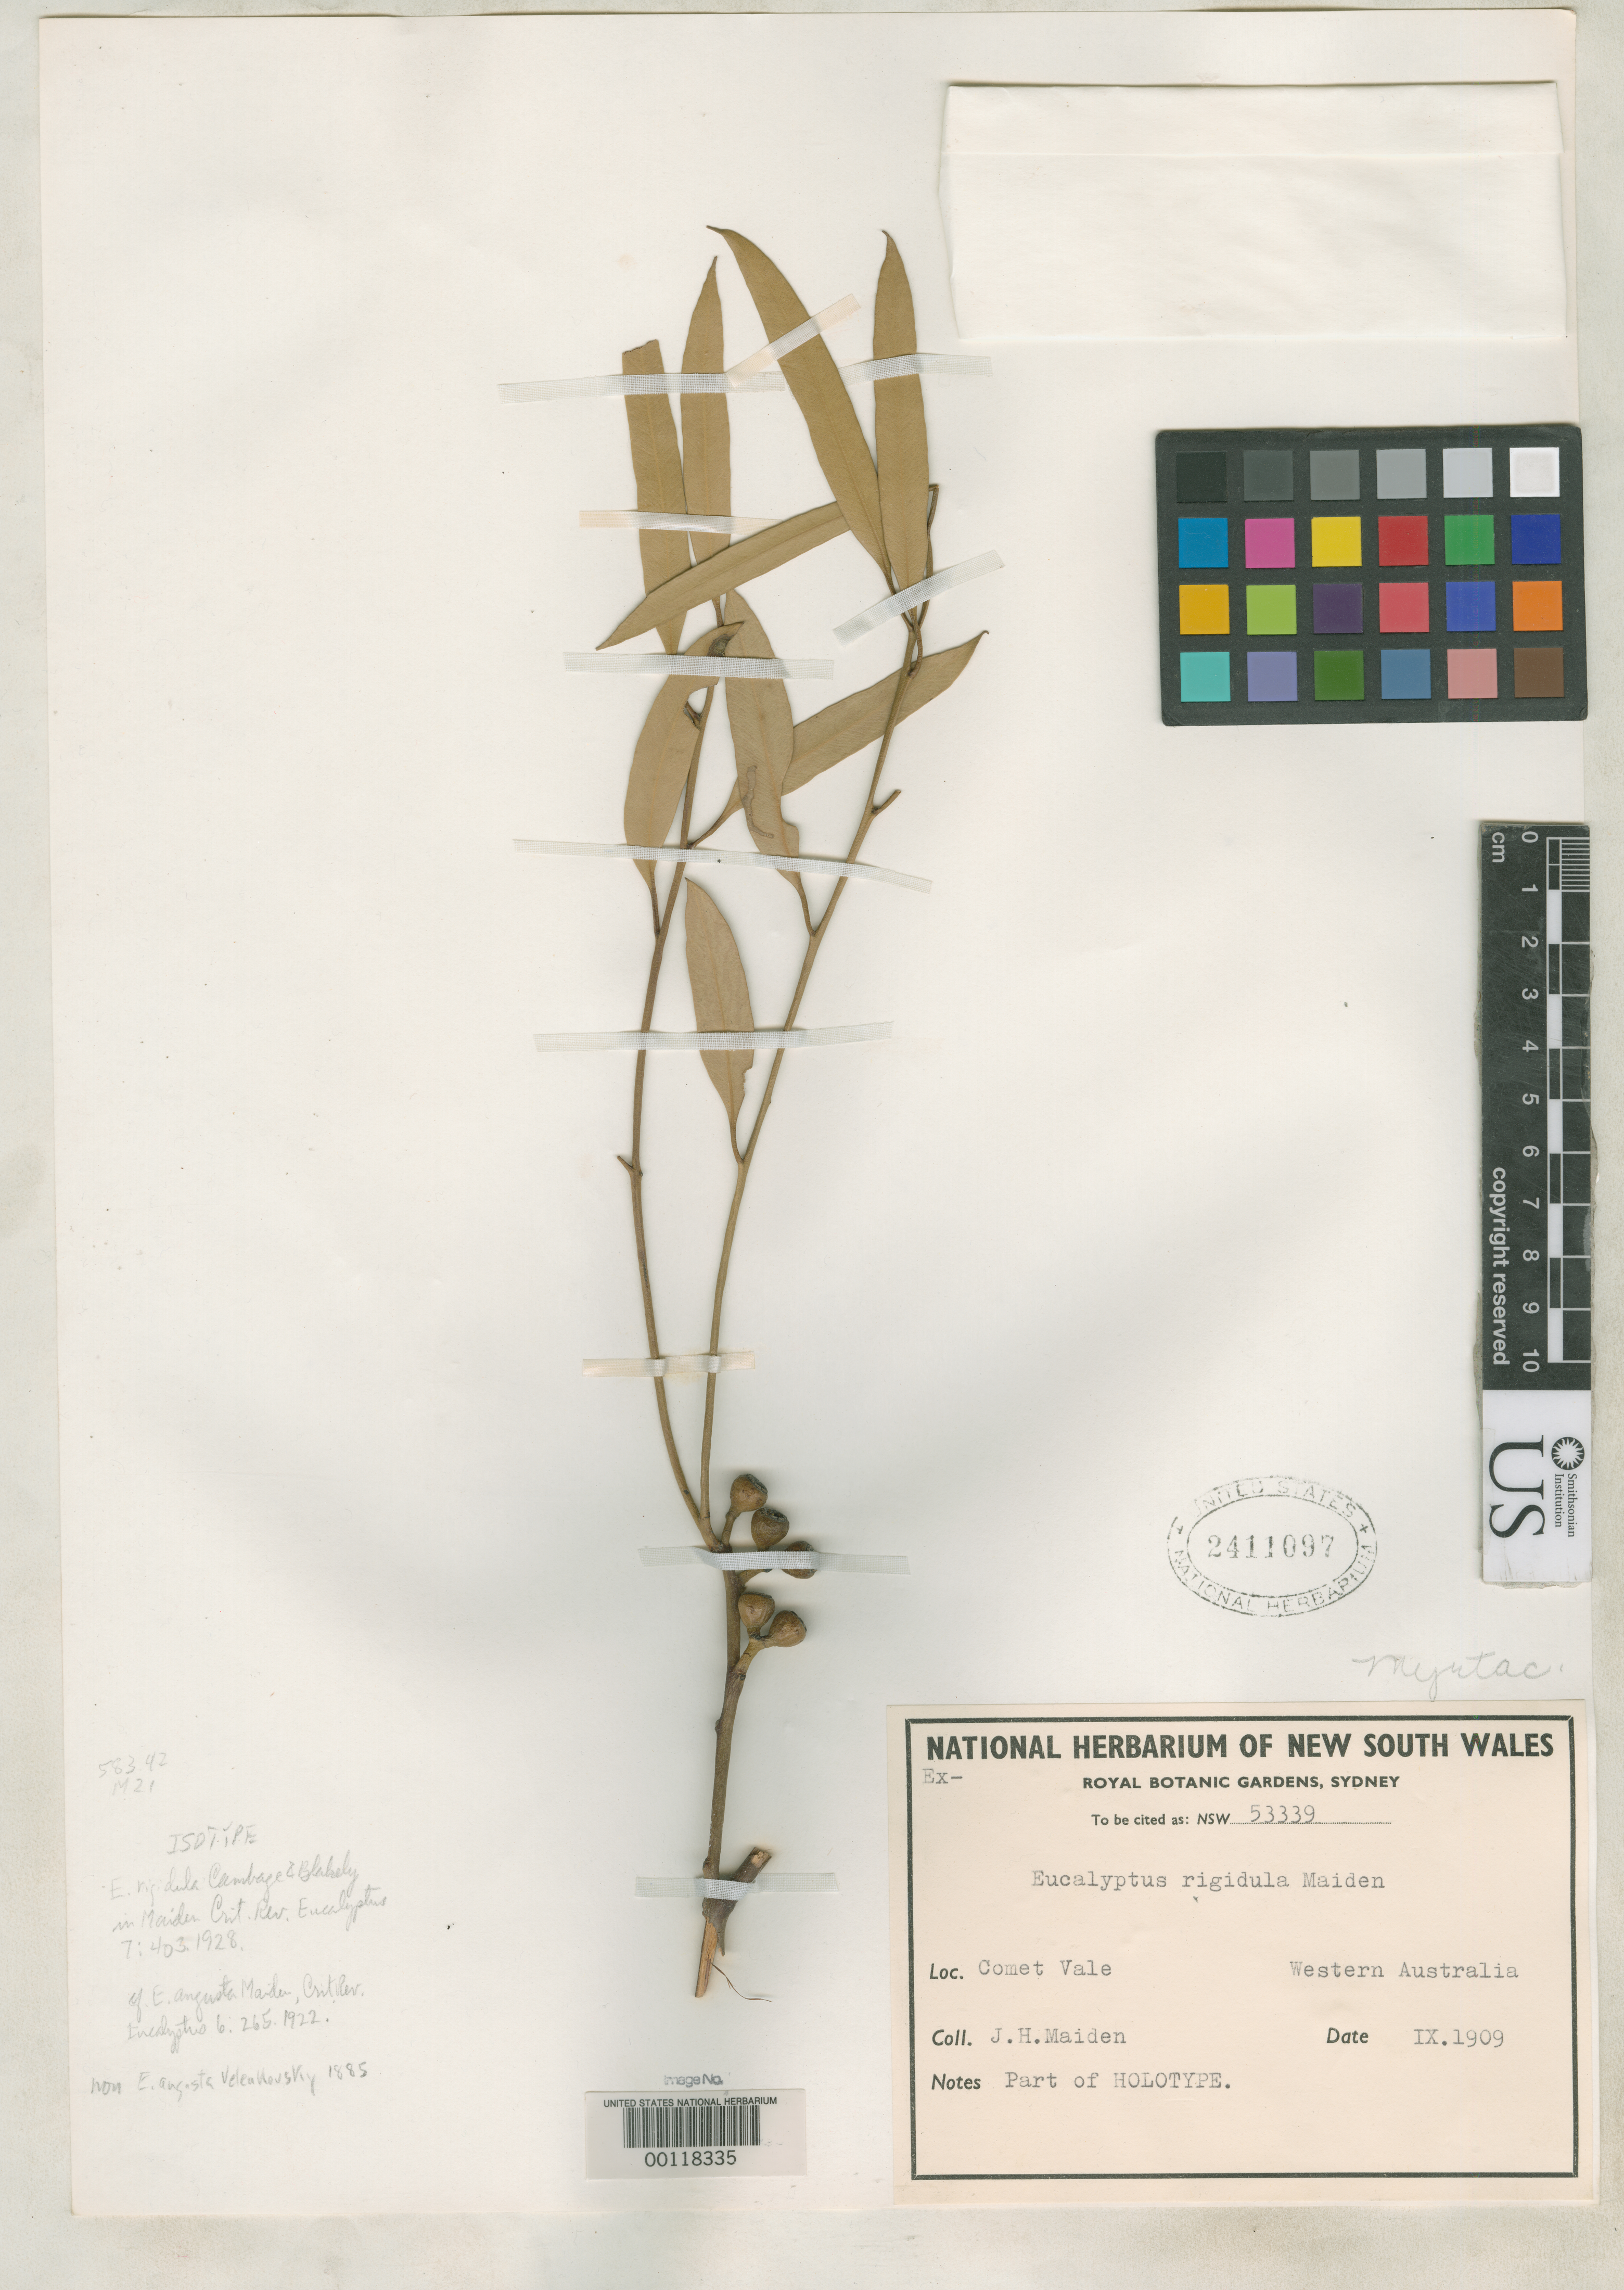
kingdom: Plantae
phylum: Tracheophyta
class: Magnoliopsida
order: Myrtales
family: Myrtaceae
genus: Eucalyptus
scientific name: Eucalyptus rigidula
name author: Cambage & Blakeley in Maiden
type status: Isotype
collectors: J. Maiden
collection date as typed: Sep 1909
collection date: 1909-09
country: Australia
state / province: Western Australia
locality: Comet Vale.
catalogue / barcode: US 2411097